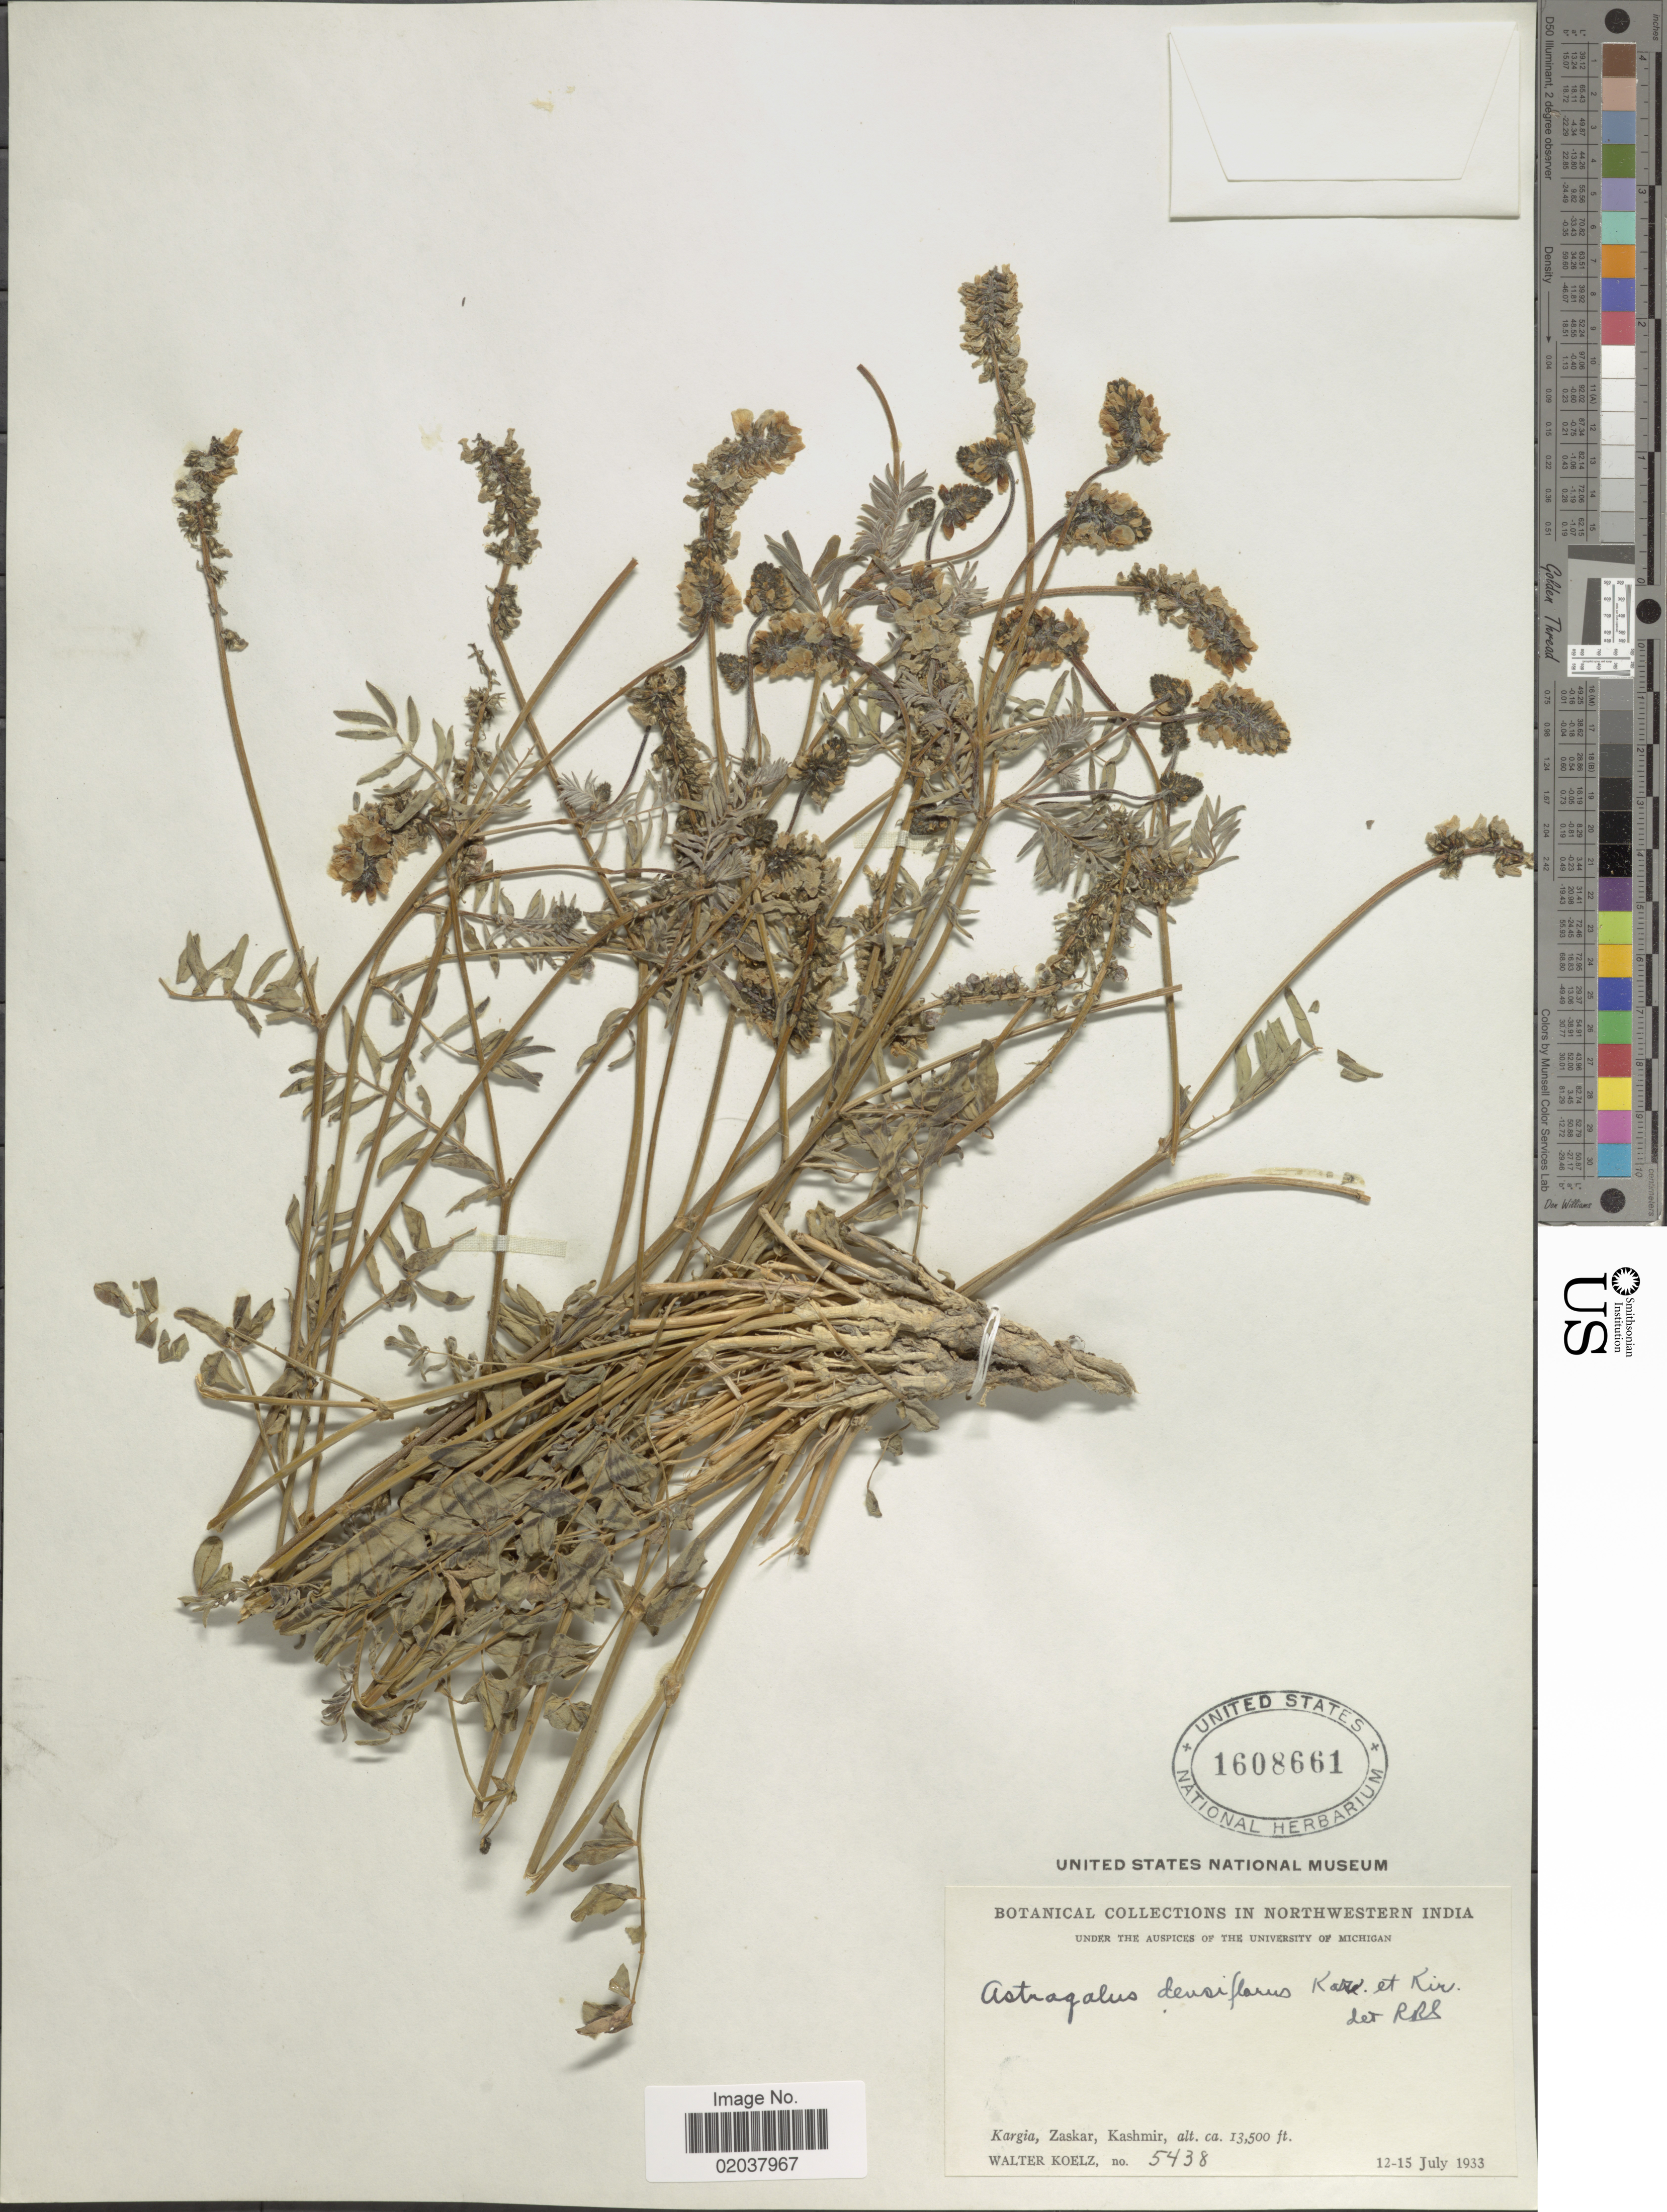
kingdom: Plantae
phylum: Tracheophyta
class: Magnoliopsida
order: Fabales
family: Fabaceae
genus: Astragalus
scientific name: Astragalus densiflorus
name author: Kar. & Kir.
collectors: W. N. Koelz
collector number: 5438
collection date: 1933-07-12/1933-07-15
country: India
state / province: Jammu and Kashmir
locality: Kargia, Zaskar, Kashmir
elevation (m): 4115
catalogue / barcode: US 1608661